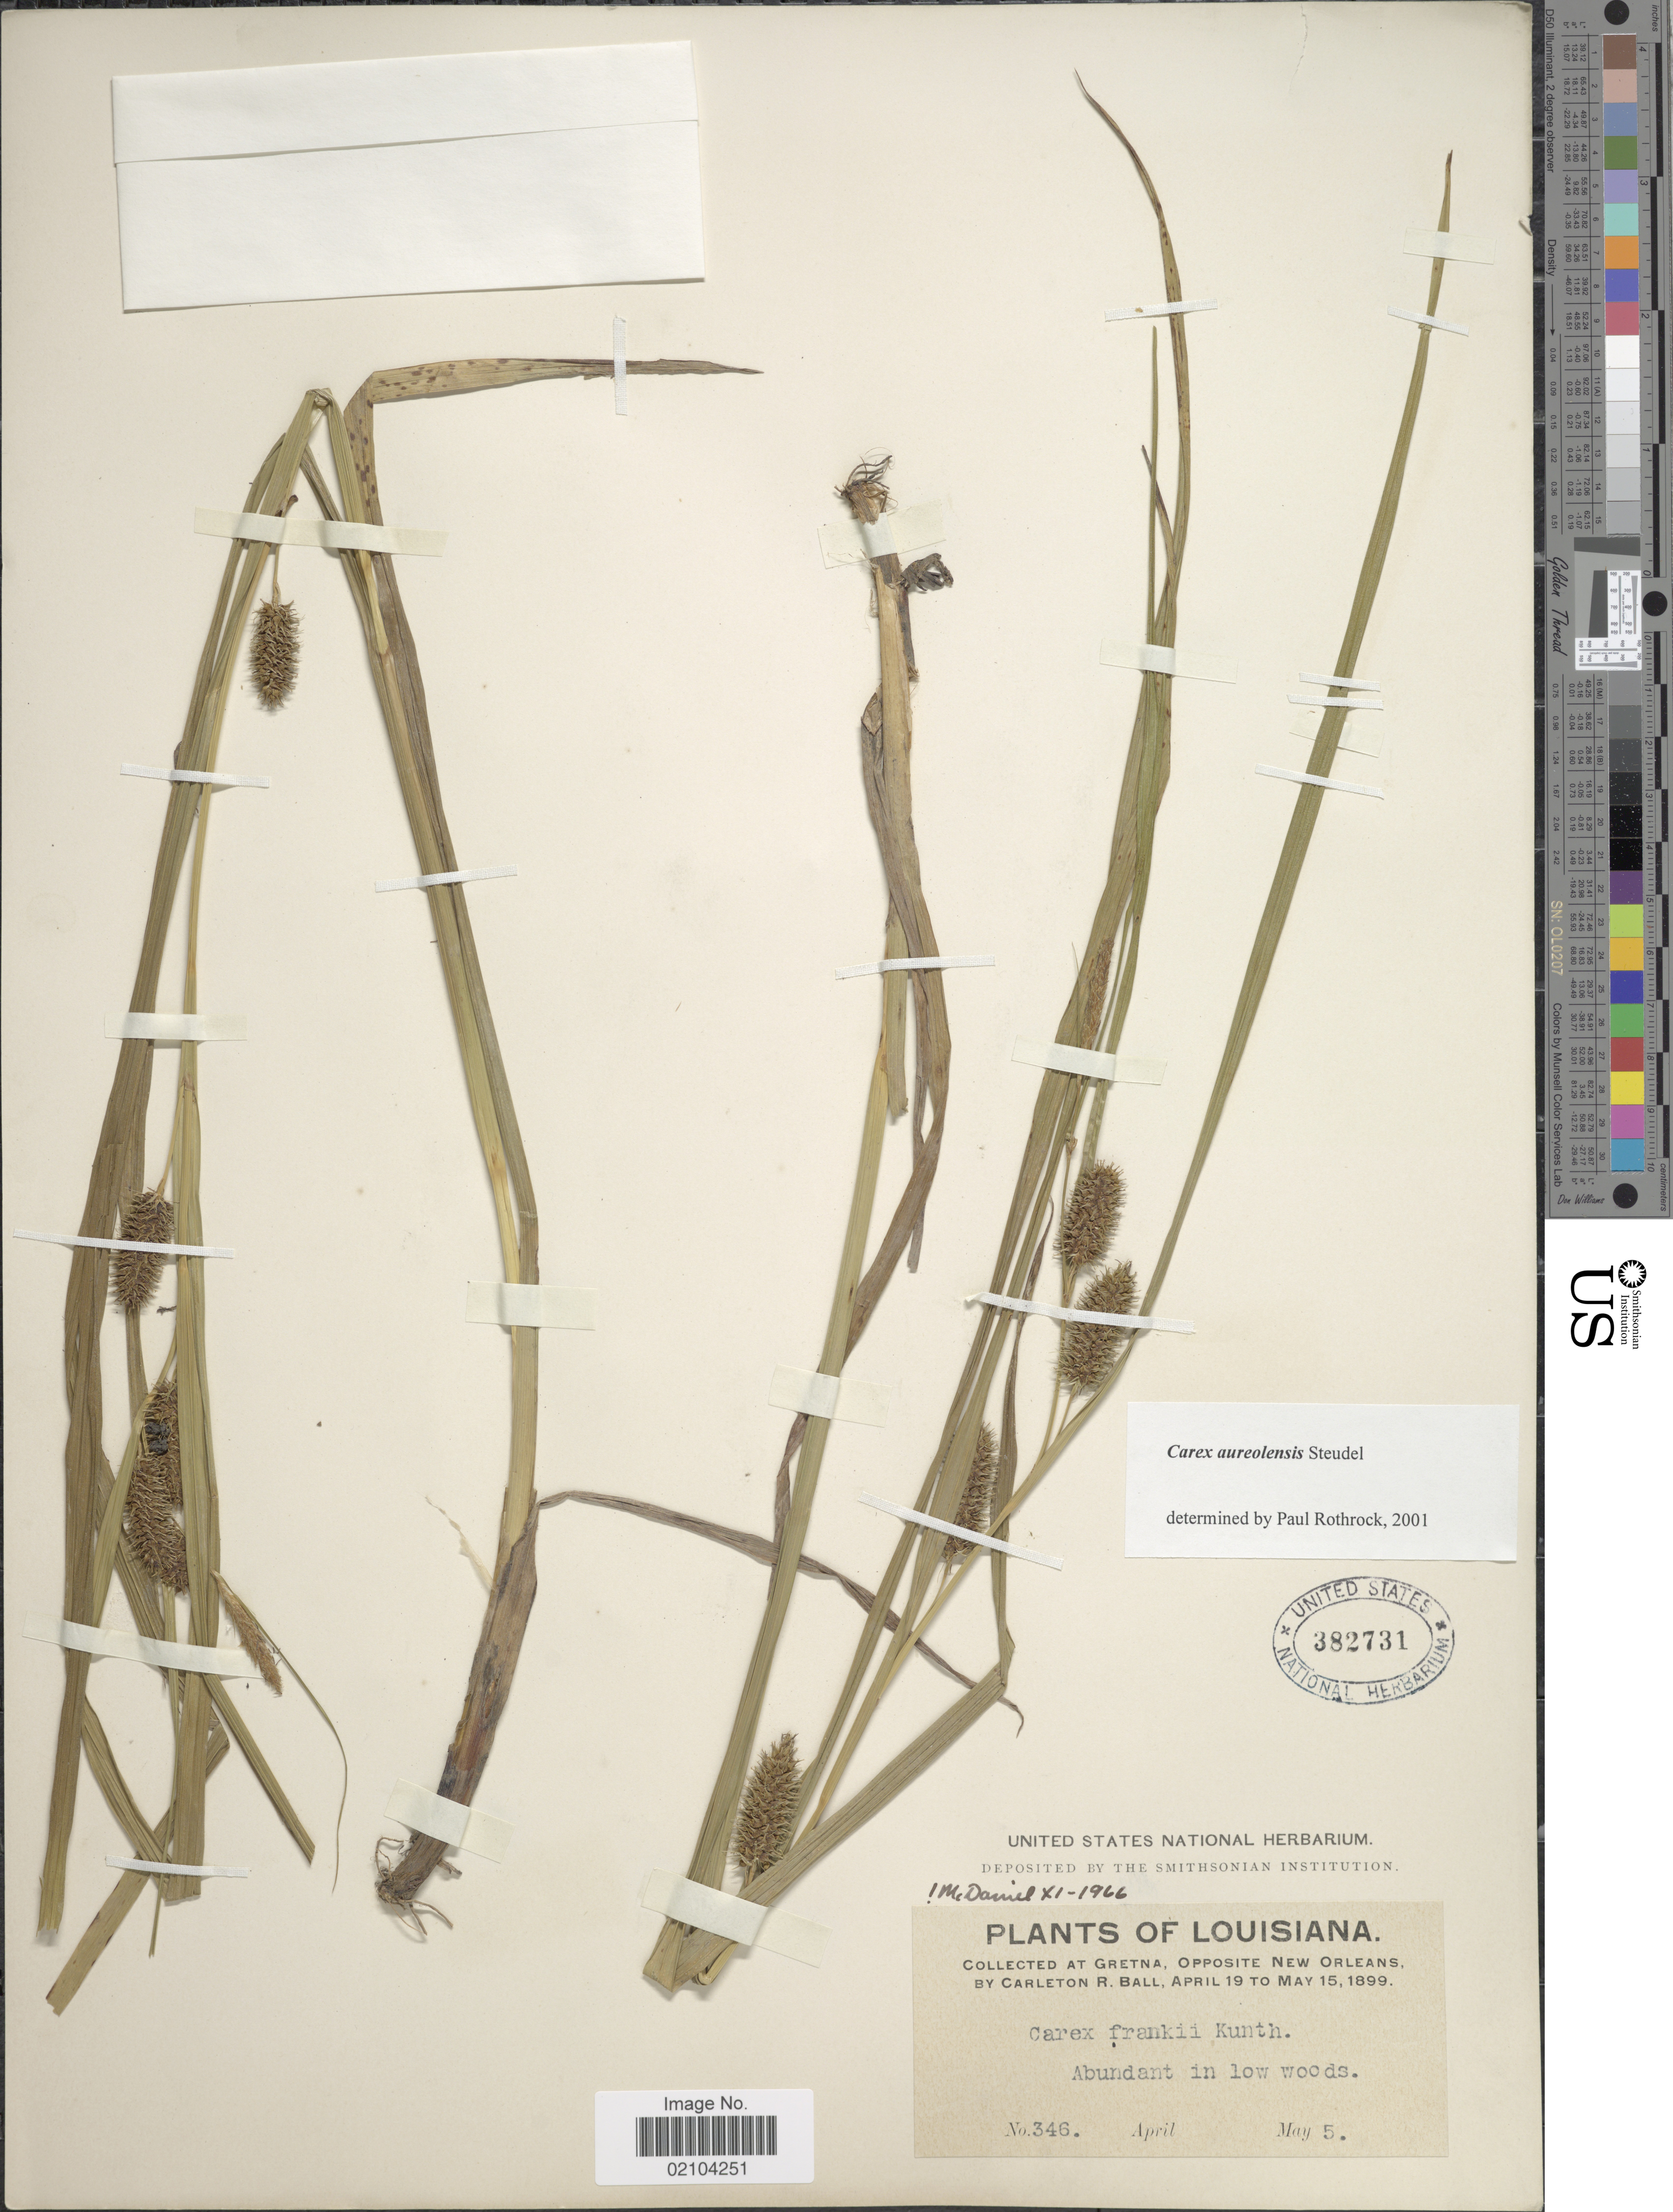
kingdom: Plantae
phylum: Tracheophyta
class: Liliopsida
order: Poales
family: Cyperaceae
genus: Carex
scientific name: Carex aureolensis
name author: Steud.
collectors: C. R. Ball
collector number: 346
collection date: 1899-05-05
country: United States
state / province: Louisiana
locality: Gretna, Opposite New Orleans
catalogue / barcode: US 382731